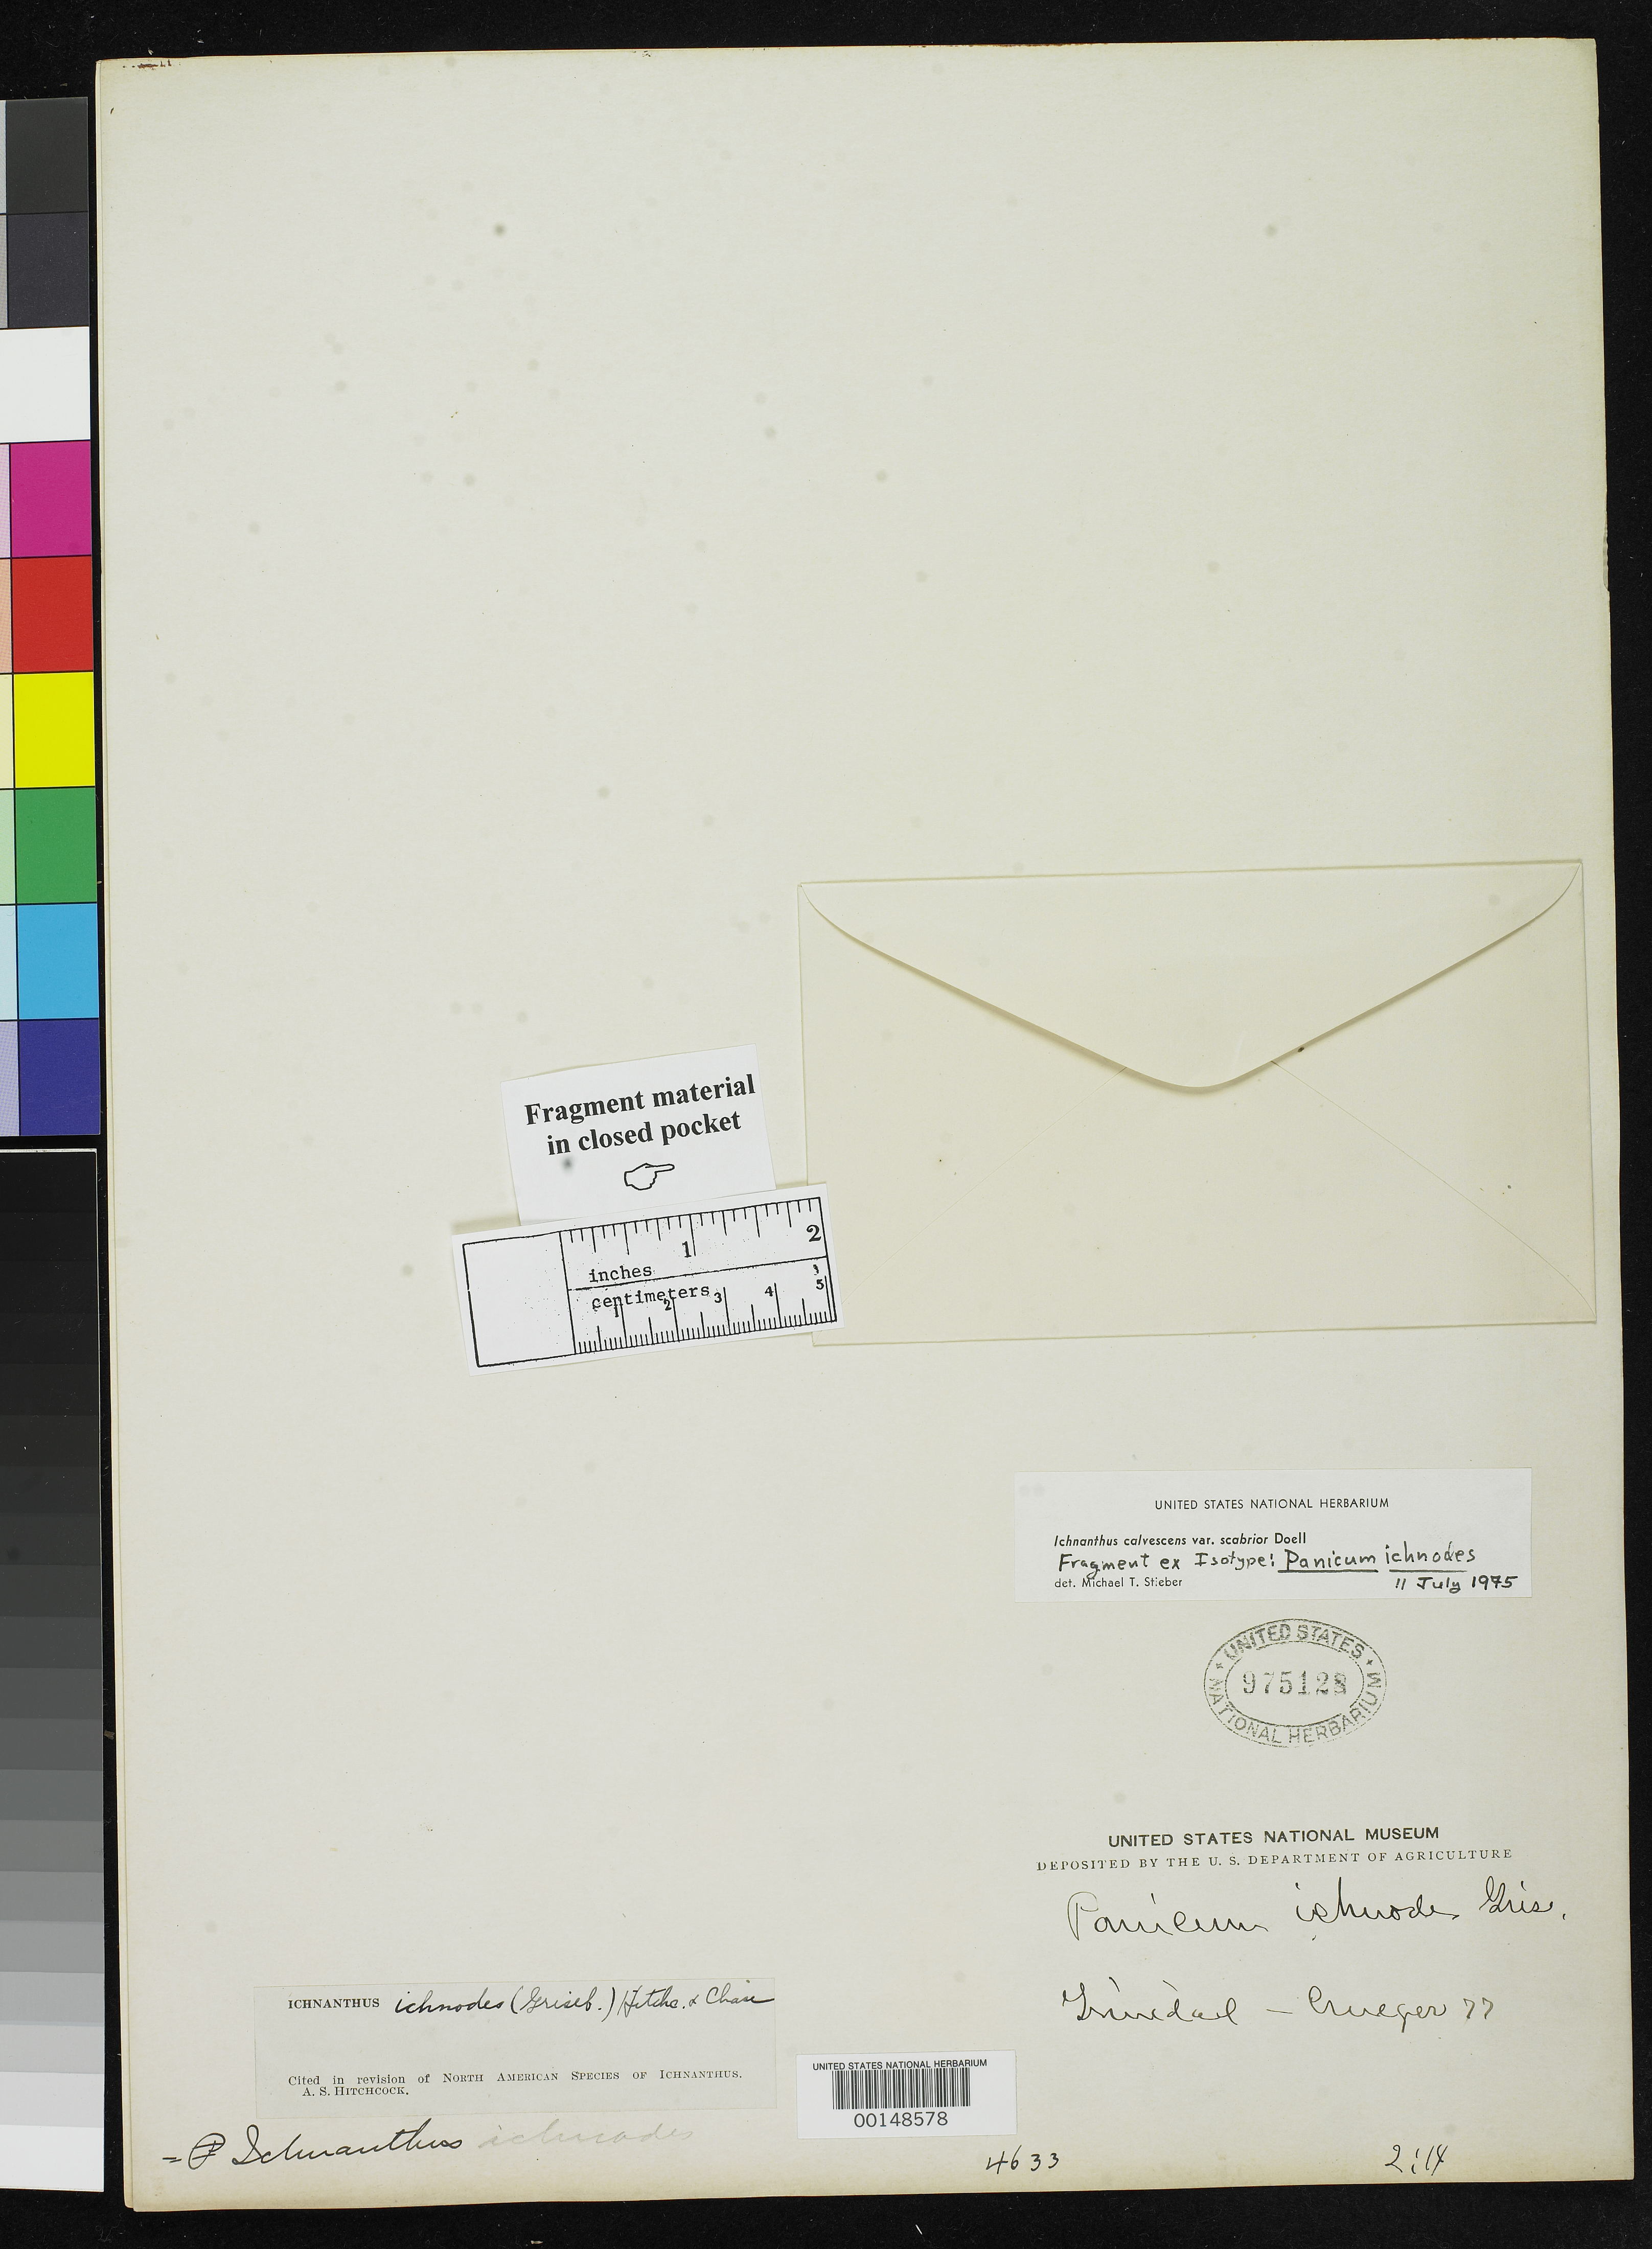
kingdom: Plantae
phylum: Tracheophyta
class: Liliopsida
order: Poales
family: Poaceae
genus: Panicum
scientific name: Panicum ichnodes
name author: Griseb.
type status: Type Fragment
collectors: H. Crueger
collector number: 77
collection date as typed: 23 Dec 1860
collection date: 1860-12-23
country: Trinidad and Tobago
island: Trinidad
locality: St. Anne.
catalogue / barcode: US 975128